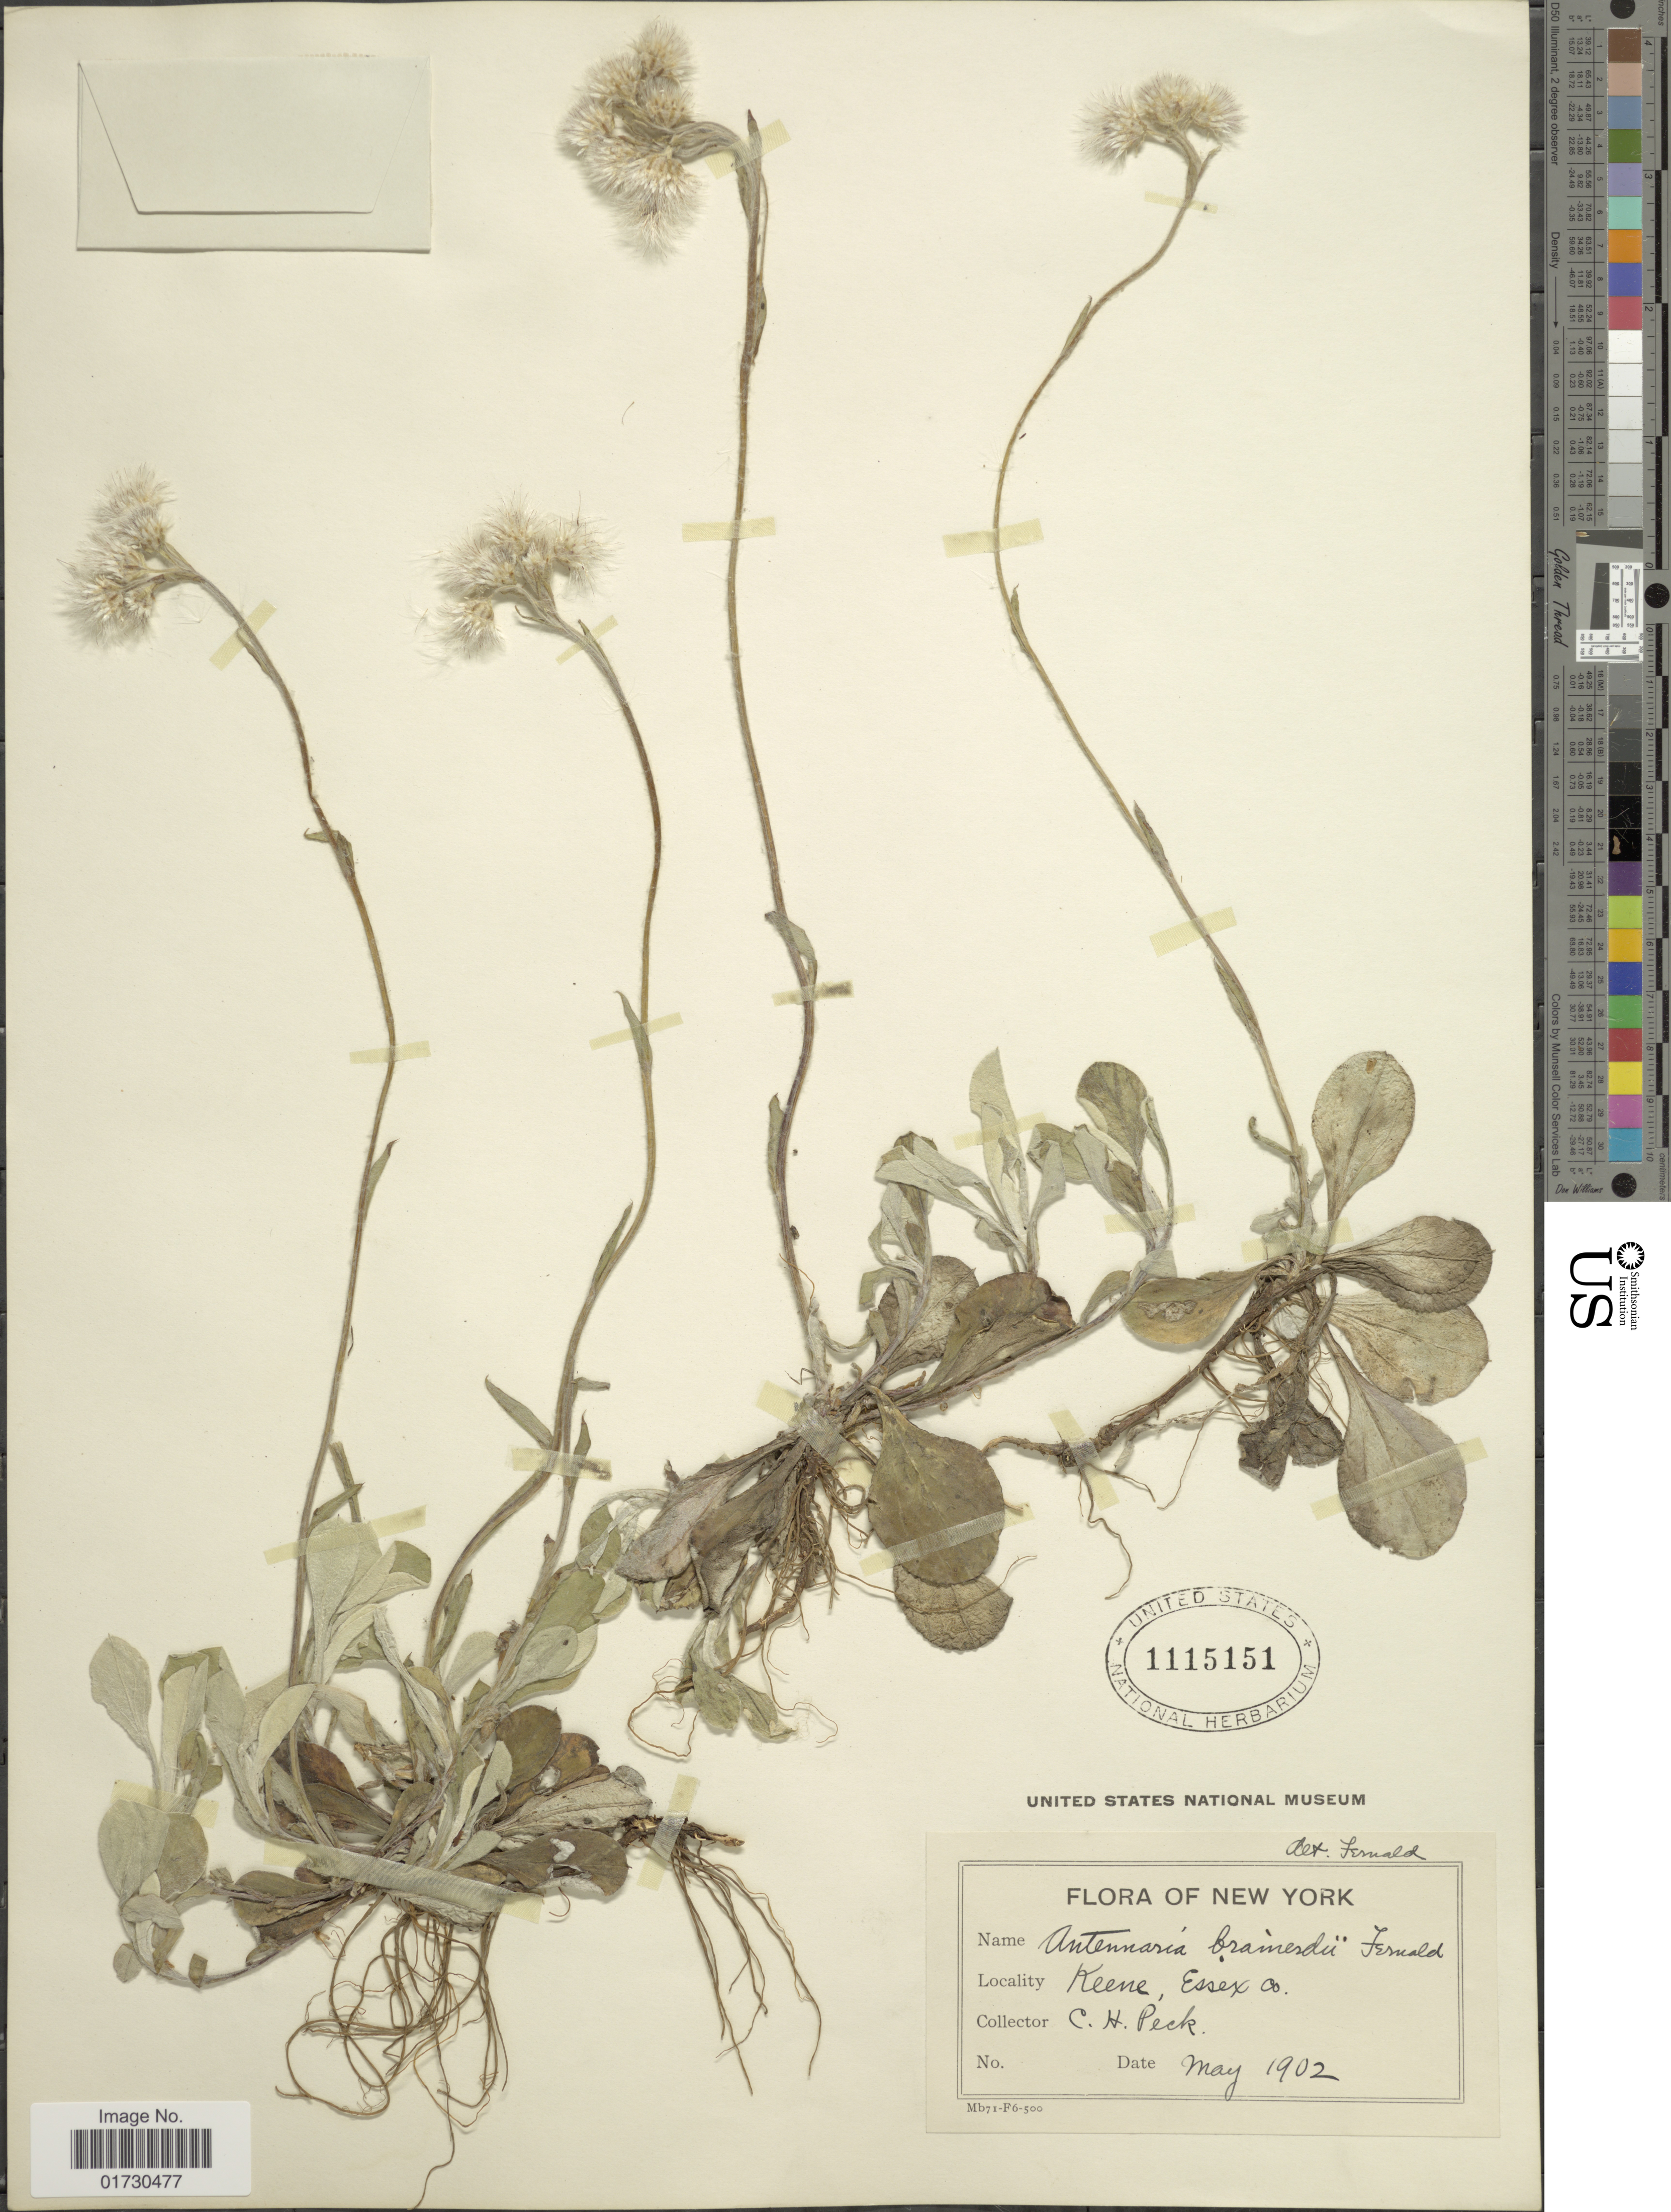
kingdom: Plantae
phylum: Tracheophyta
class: Magnoliopsida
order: Asterales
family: Asteraceae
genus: Antennaria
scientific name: Antennaria brainerdii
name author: Fernald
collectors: C. H. Peck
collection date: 1902-05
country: United States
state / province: New York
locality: Keene, Essex Co.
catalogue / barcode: US 1115151